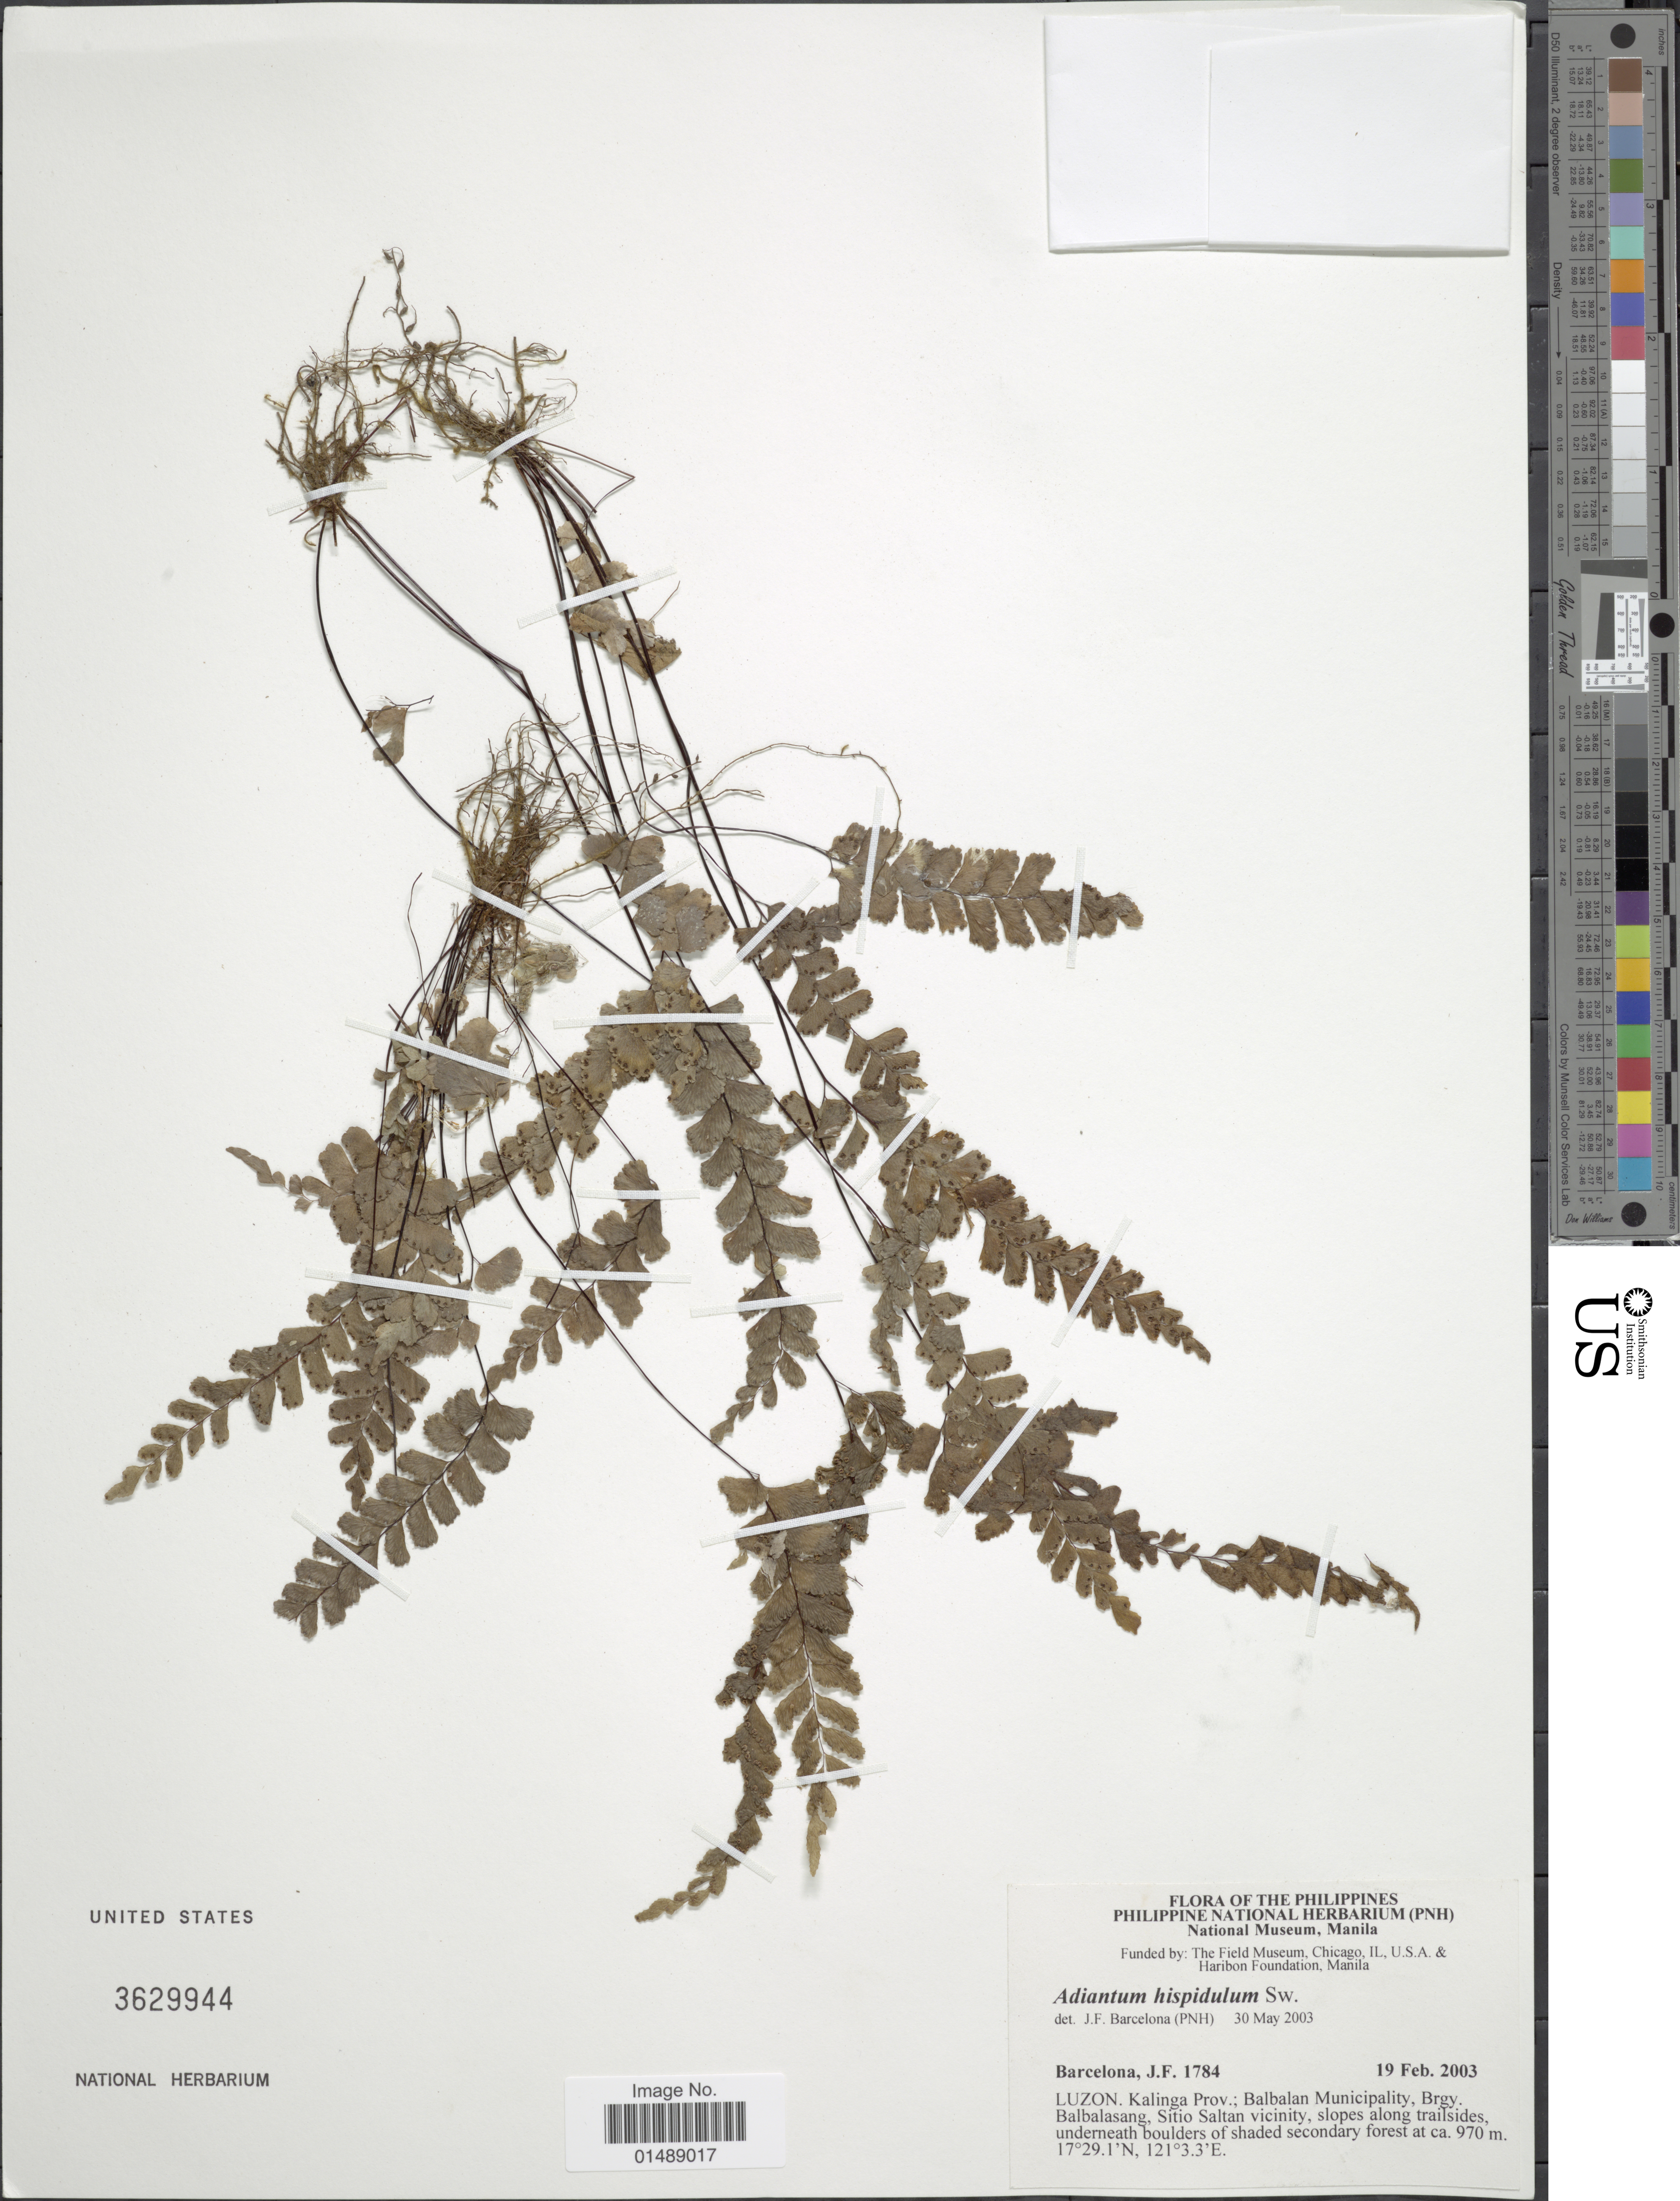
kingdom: Plantae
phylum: Tracheophyta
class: Polypodiopsida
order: Polypodiales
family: Pteridaceae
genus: Adiantum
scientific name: Adiantum hispidulum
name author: Sw.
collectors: J. F. Barcelona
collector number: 1784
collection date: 2003-02-19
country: Philippines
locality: Luzon, Kalinga Prov.; Balbalan Municipality, Brgy. Balbalasang, Sitio Saltan vicinity.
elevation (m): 970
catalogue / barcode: US 3629944